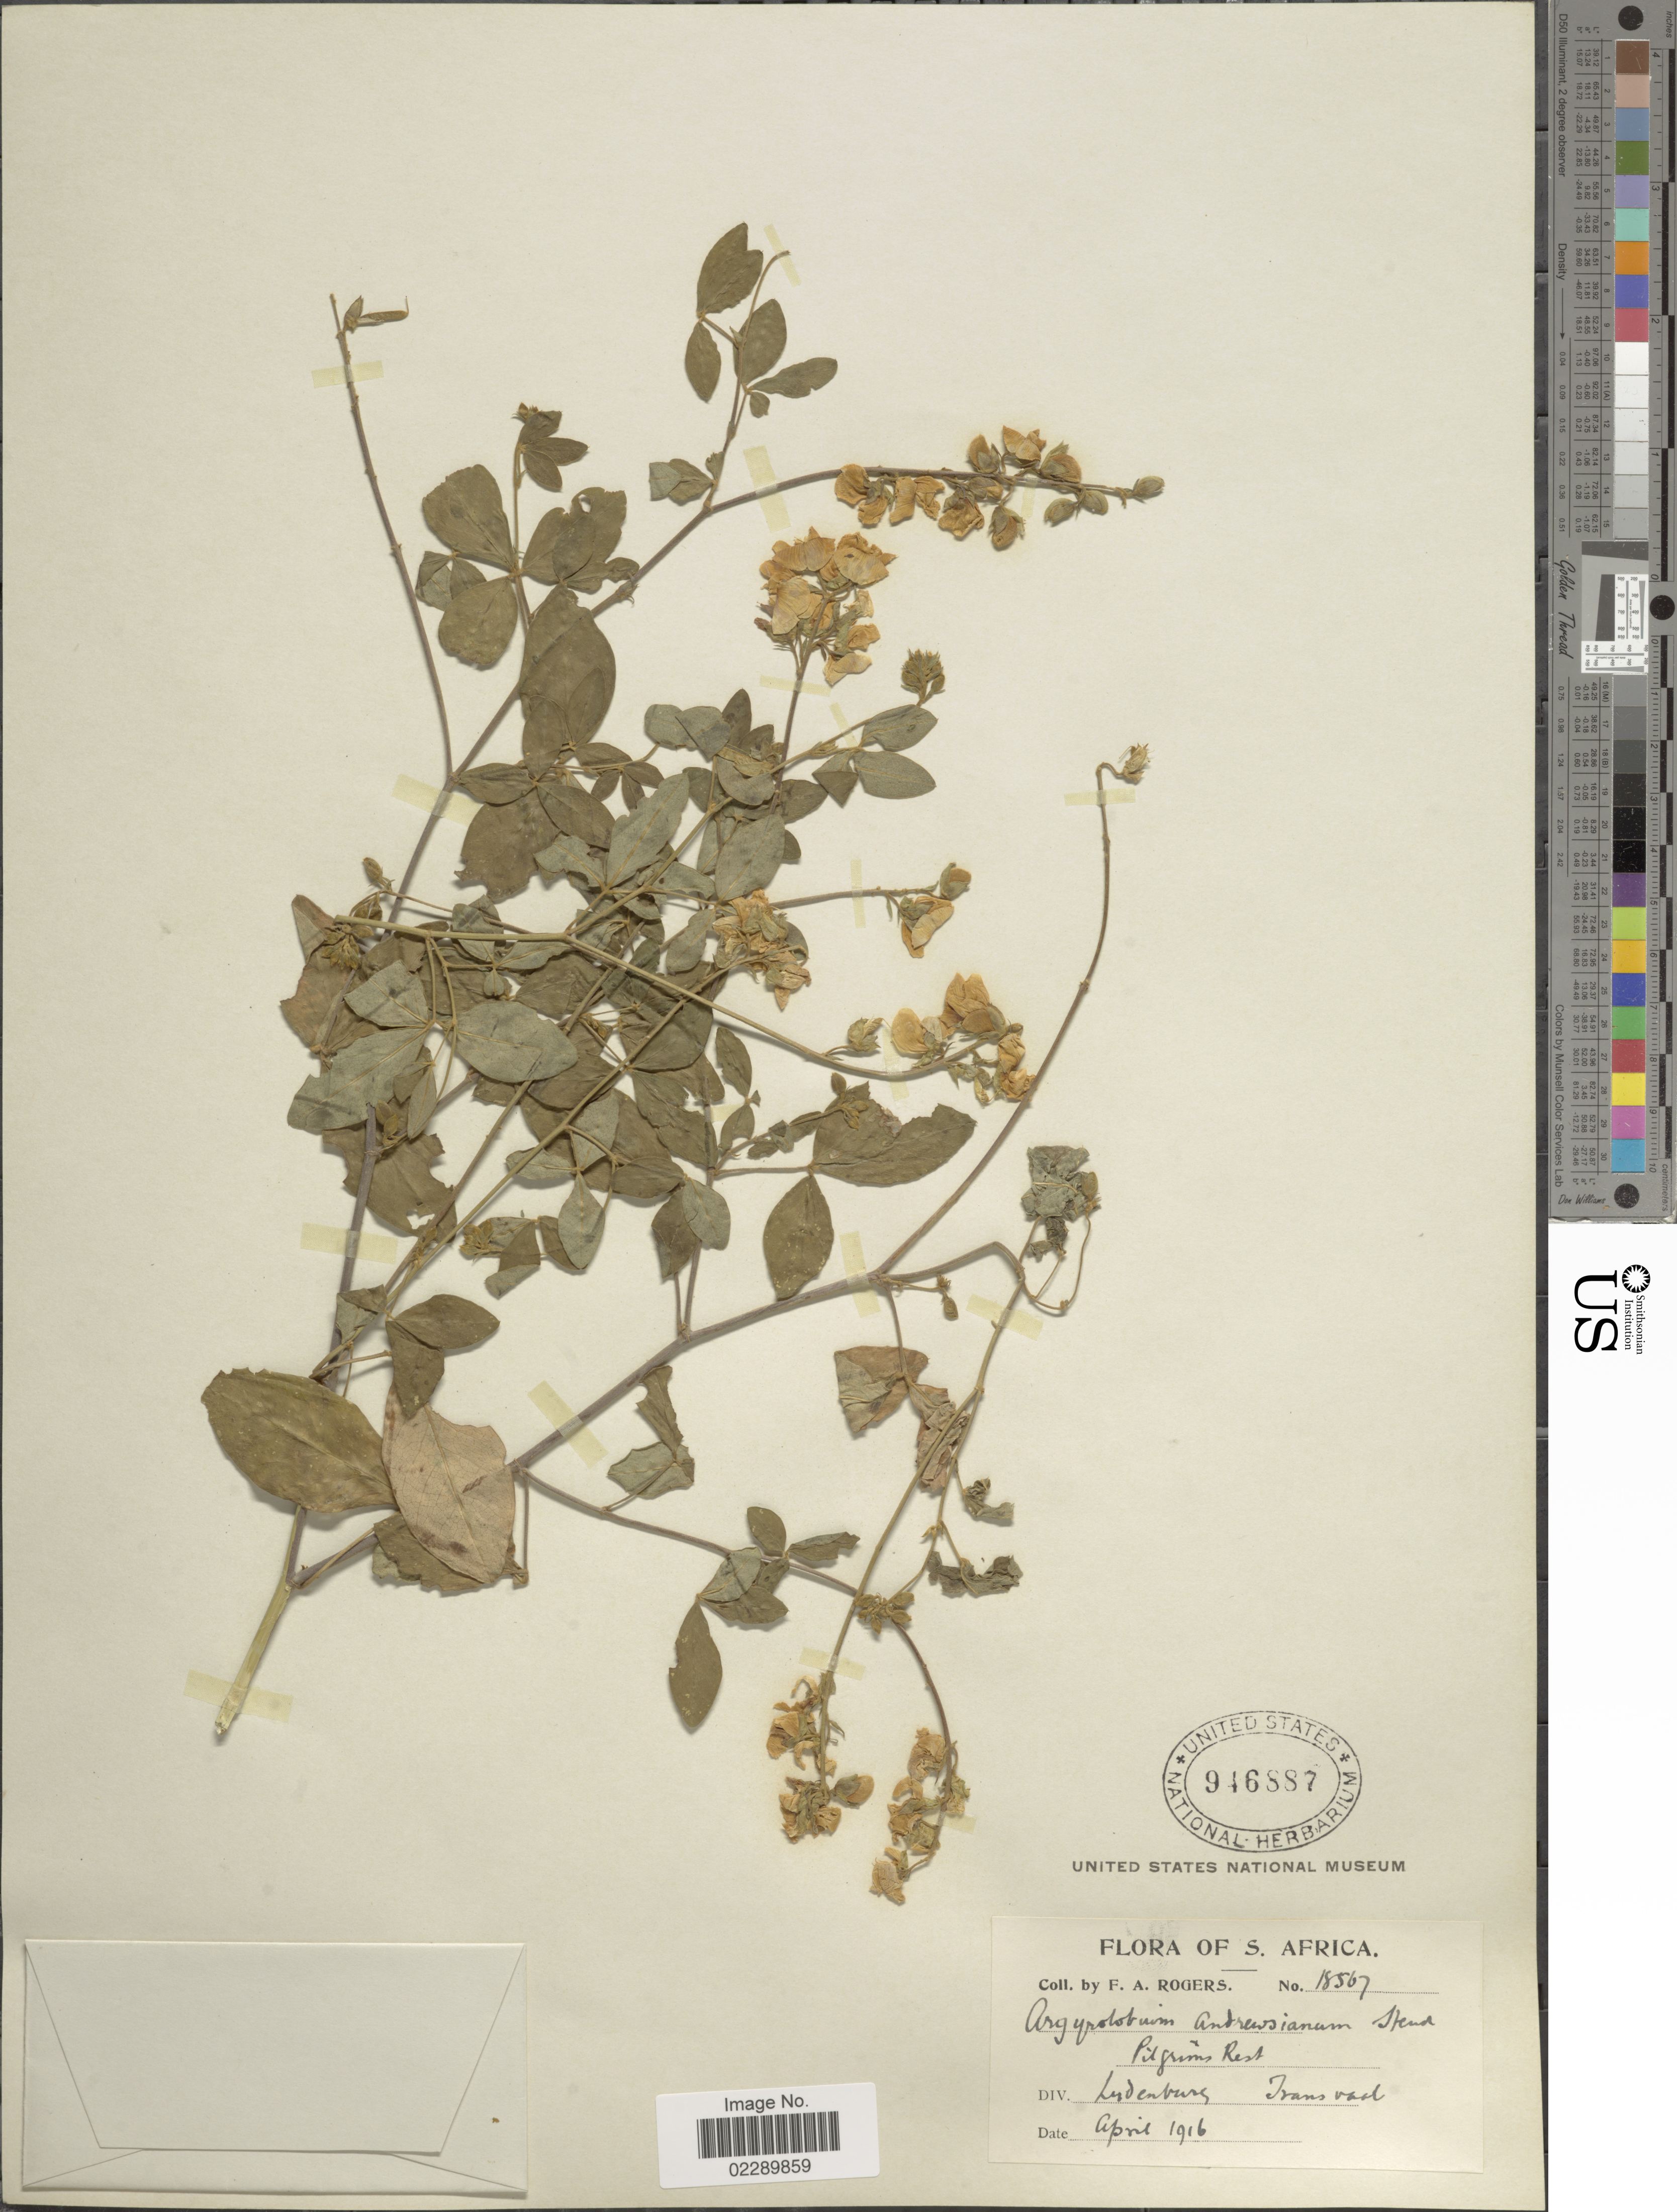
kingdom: Plantae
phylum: Tracheophyta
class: Magnoliopsida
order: Fabales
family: Fabaceae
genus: Argyrolobium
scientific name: Argyrolobium andrewsianum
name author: (E. Mey.) Steud.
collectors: F. A. Rogers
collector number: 18567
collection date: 1916-04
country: South Africa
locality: Div. Lydenburg, Transvaal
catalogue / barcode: US 946887